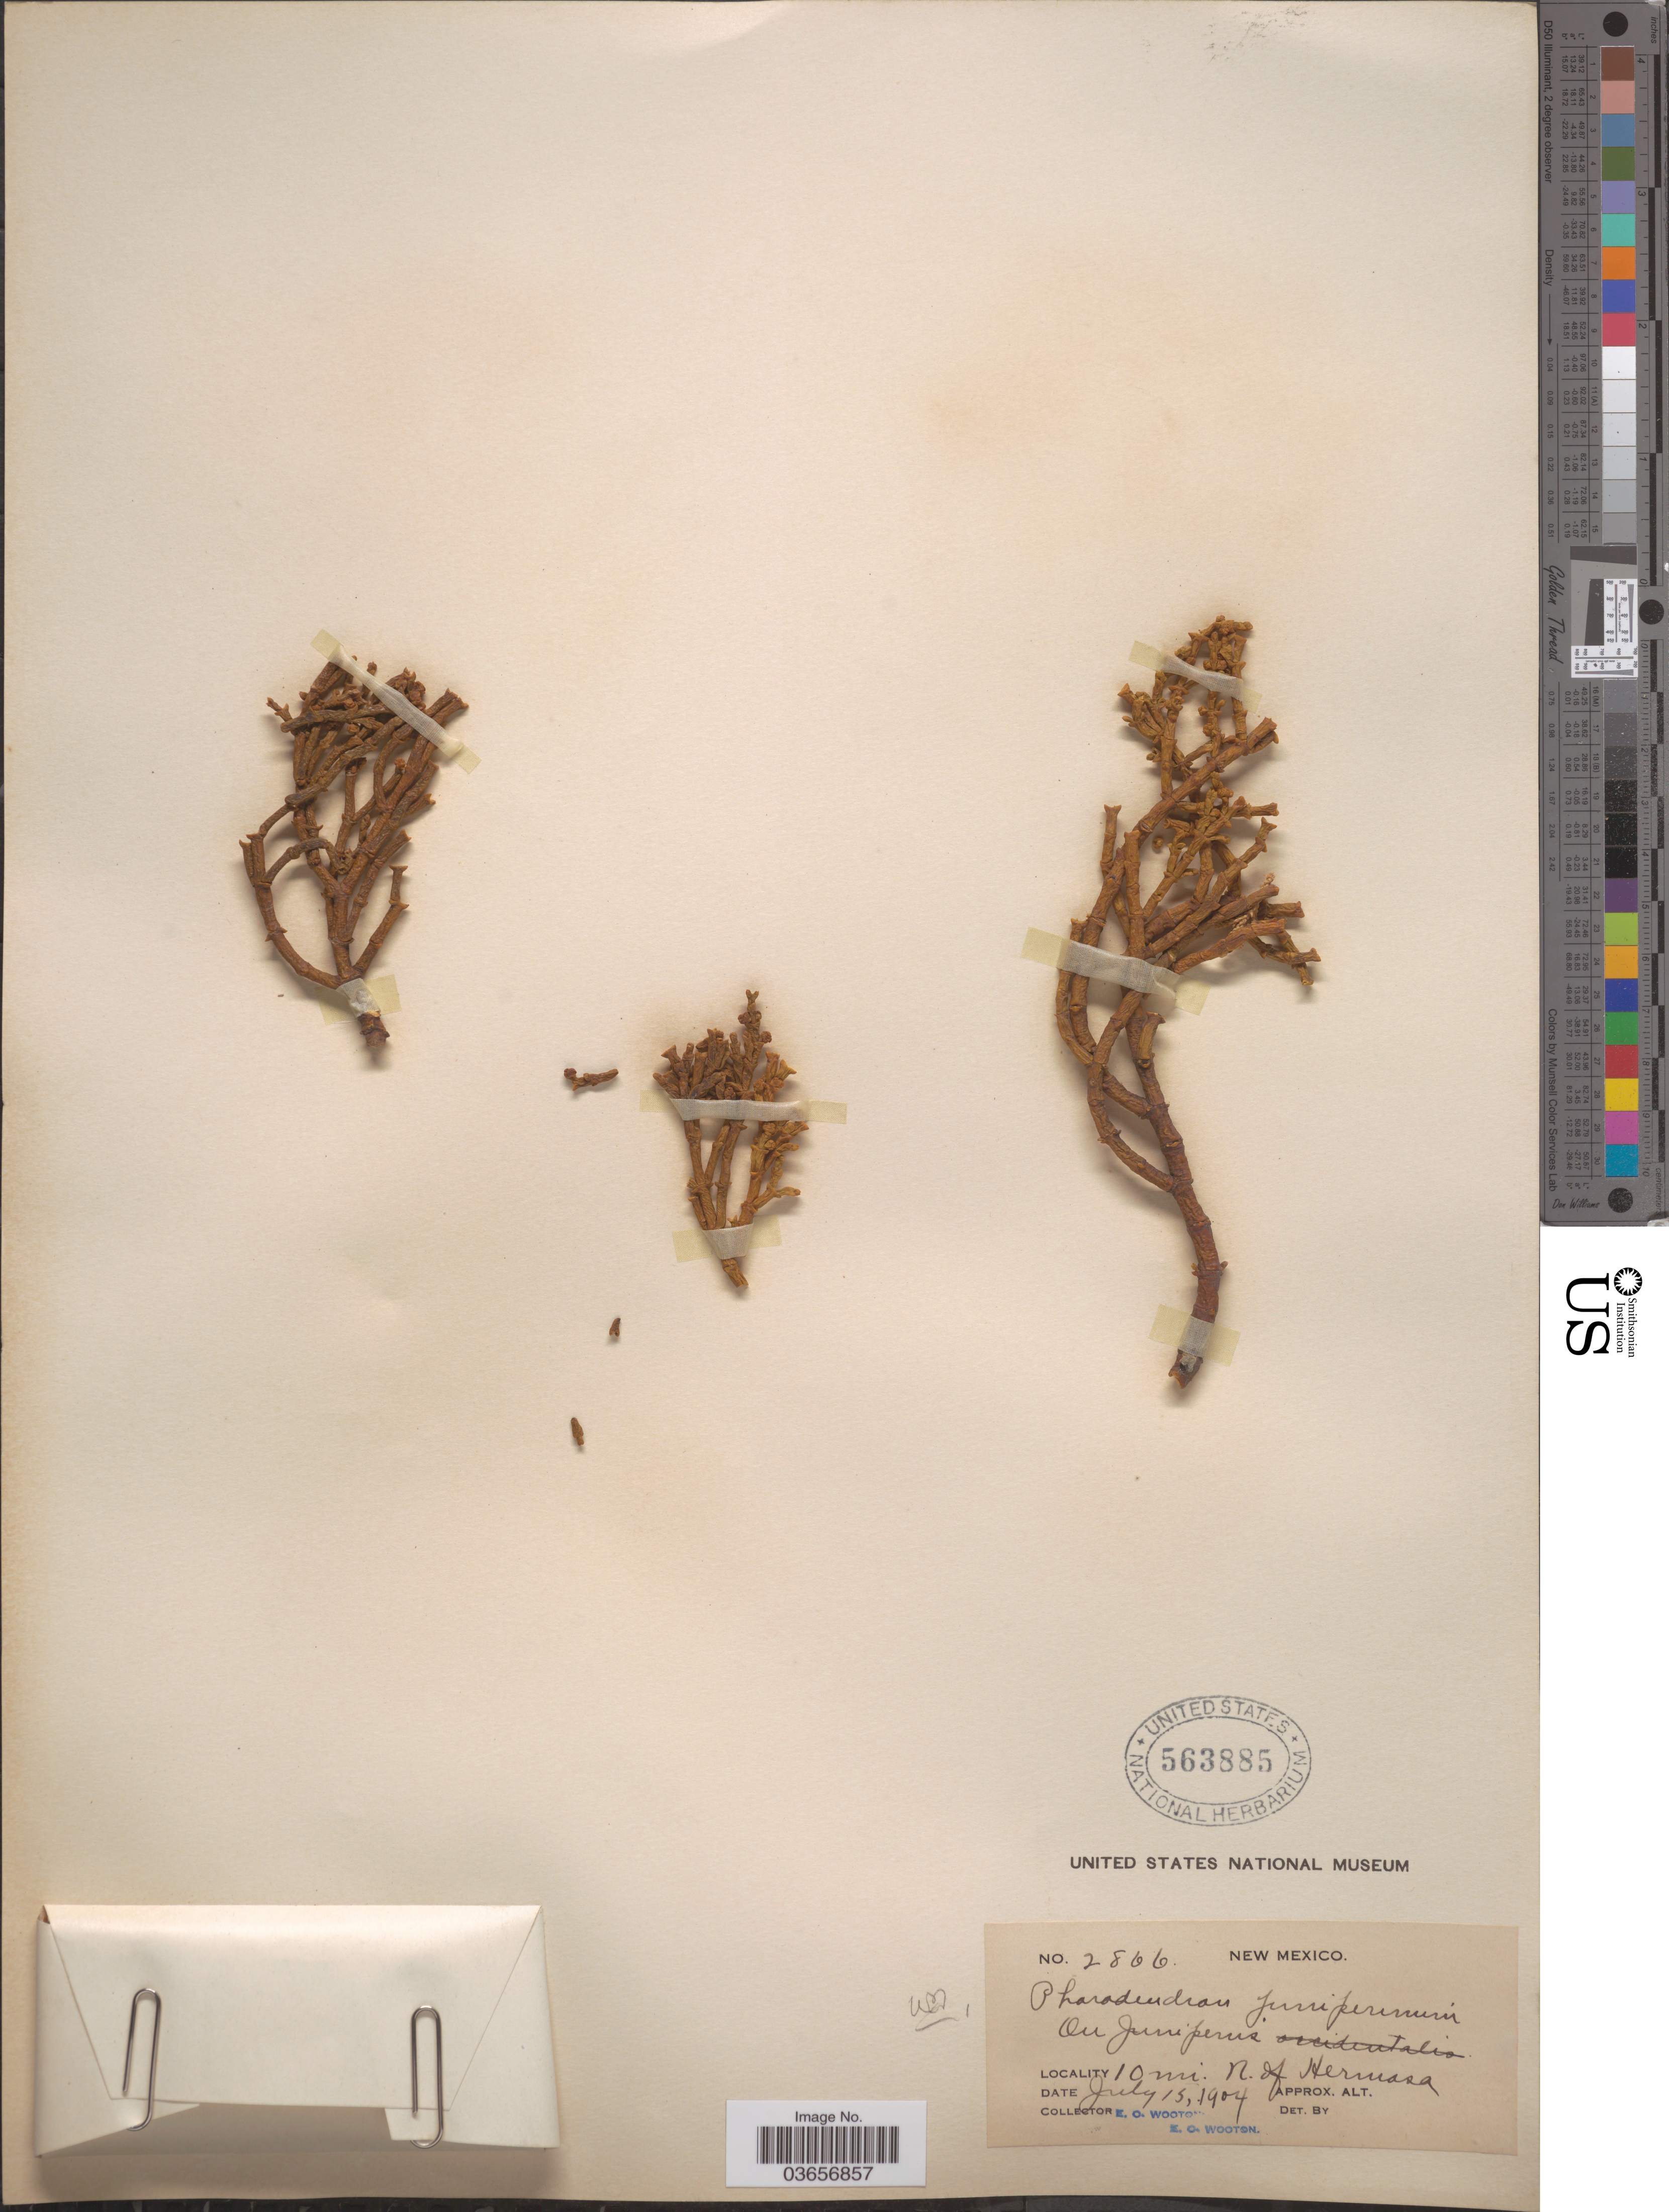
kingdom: Plantae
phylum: Tracheophyta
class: Magnoliopsida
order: Santalales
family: Viscaceae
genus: Phoradendron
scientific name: Phoradendron juniperinum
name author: Engelm. ex A. Gray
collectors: E. O. Wooton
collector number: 2866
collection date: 1904-07-15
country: United States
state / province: New Mexico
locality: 10 mi. N. of Hermosa.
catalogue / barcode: US 563885